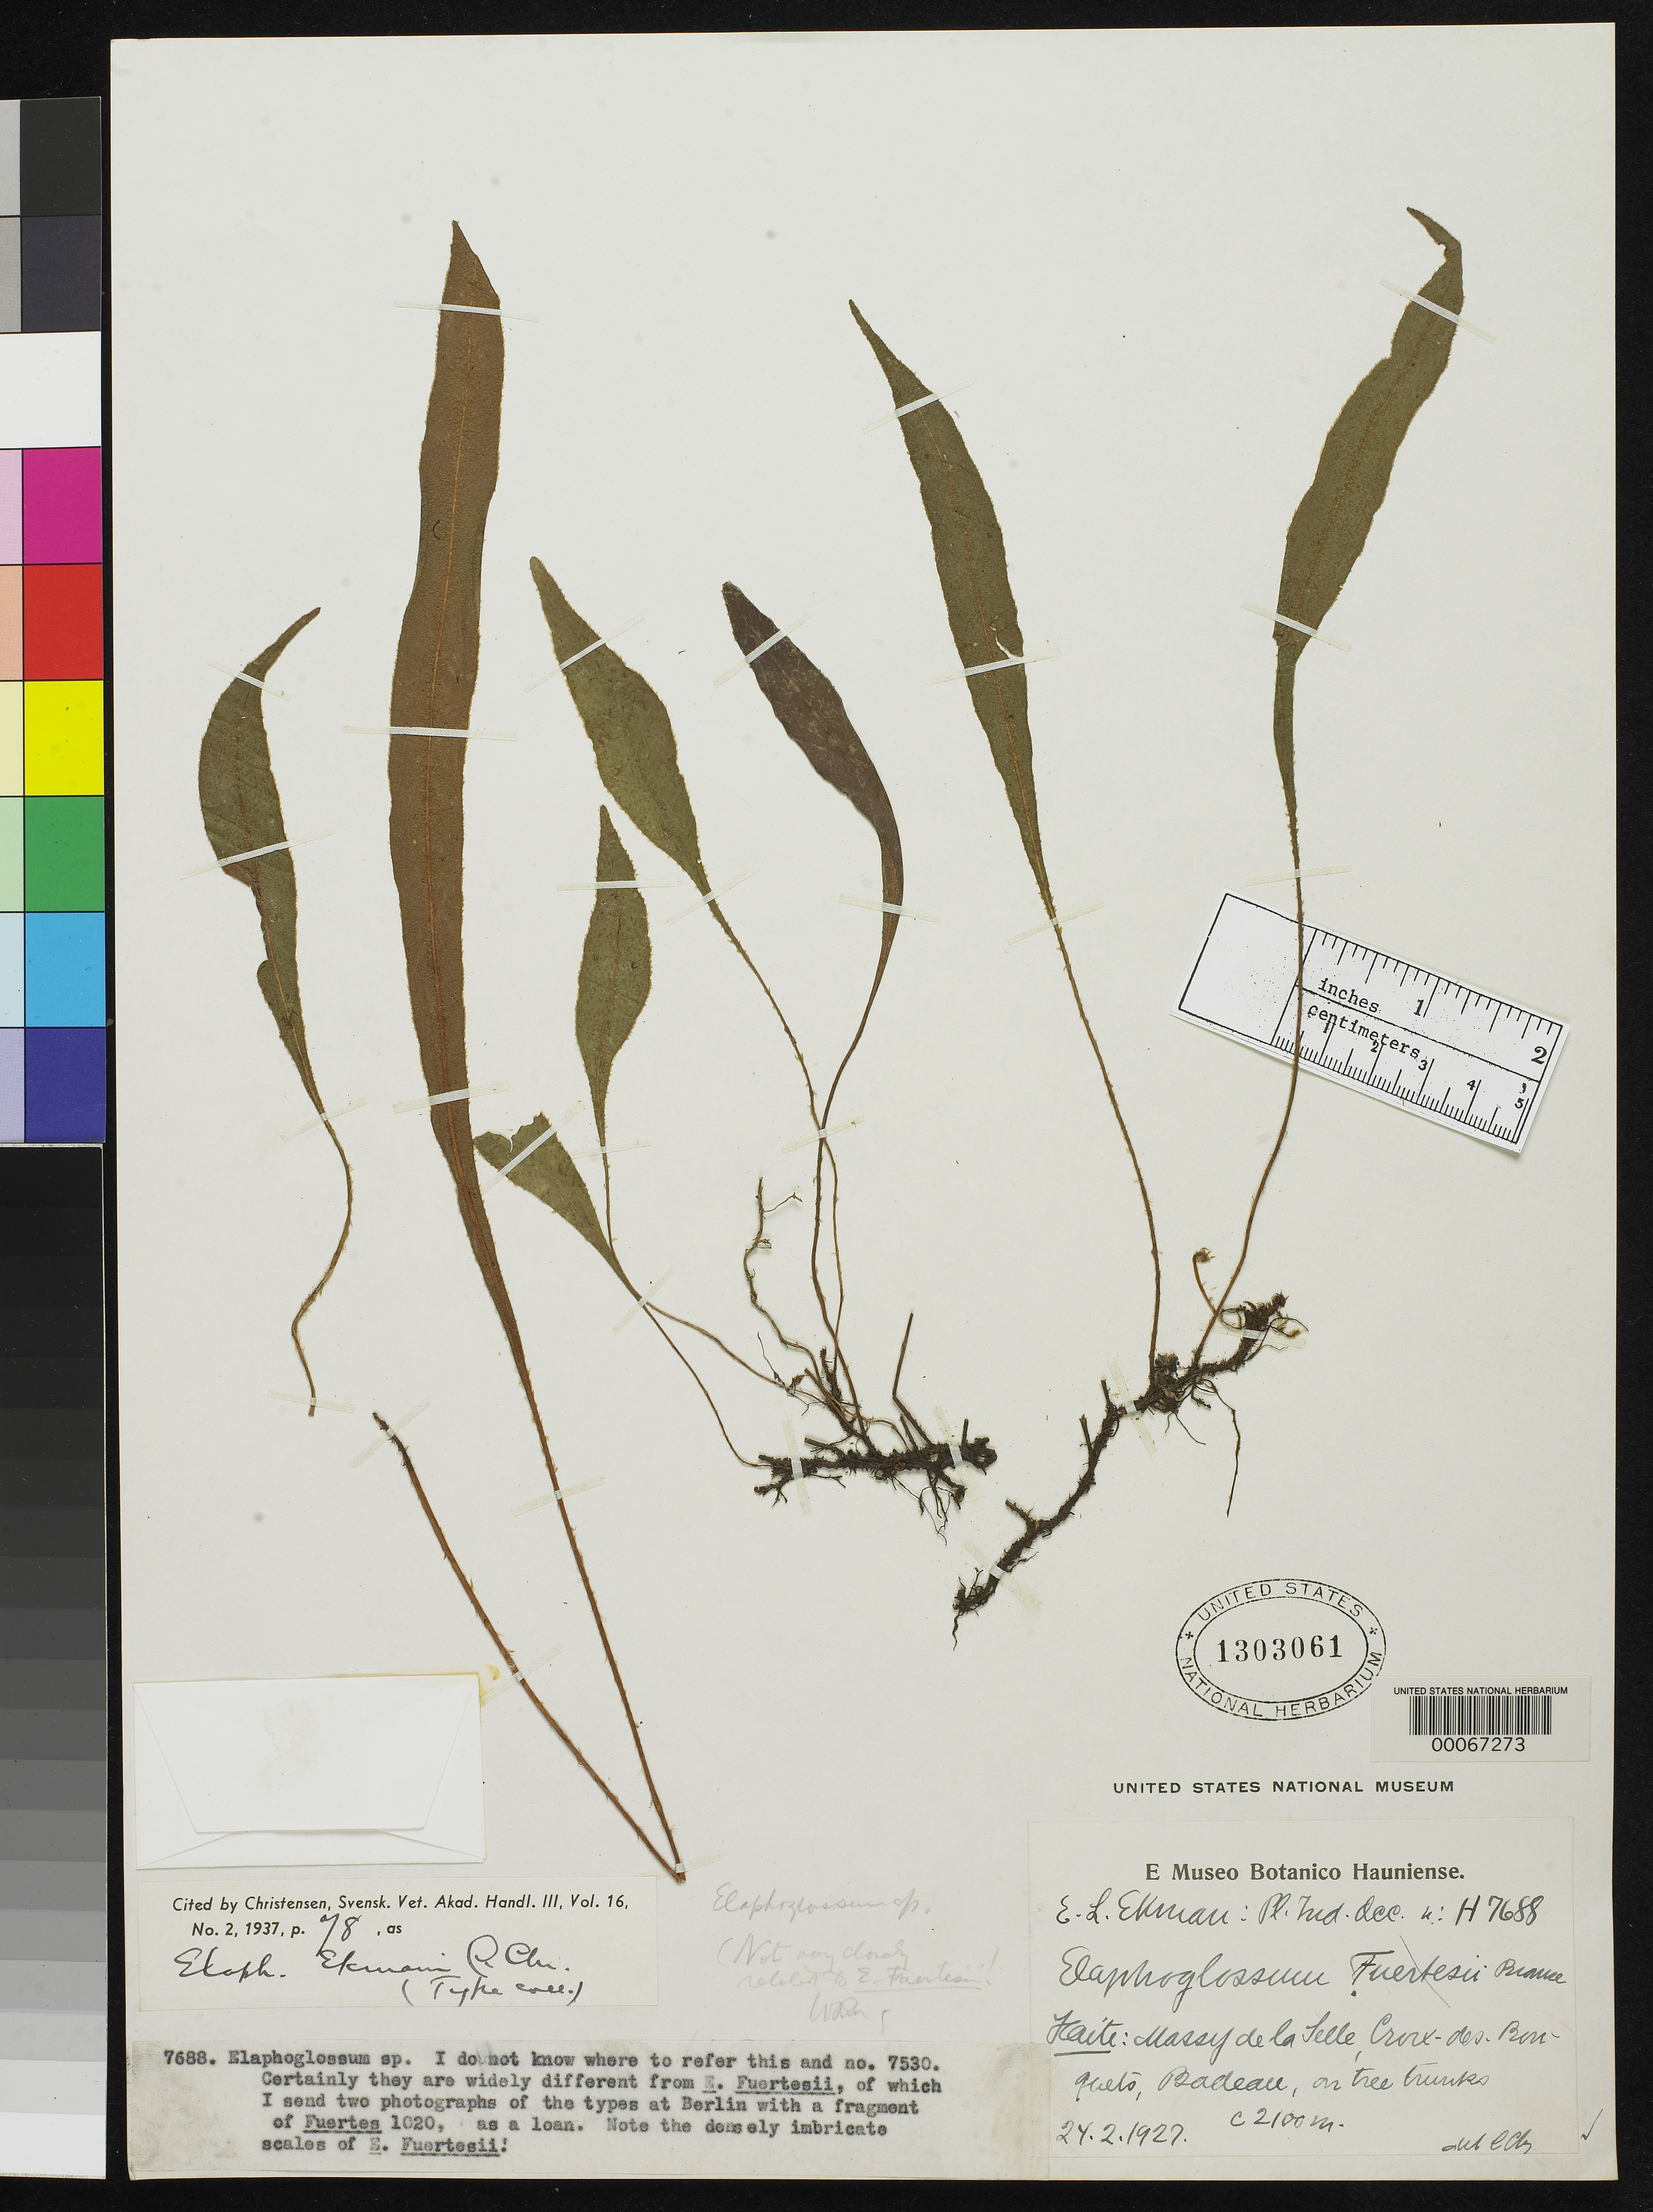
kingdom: Plantae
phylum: Tracheophyta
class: Polypodiopsida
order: Polypodiales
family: Dryopteridaceae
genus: Elaphoglossum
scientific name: Elaphoglossum ekmanii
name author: C. Chr.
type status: Isotype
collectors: E. L. Ekman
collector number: H7688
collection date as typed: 29 Feb 1927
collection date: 1927-02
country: Haiti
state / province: Ouest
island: Hispaniola Island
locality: Croix-des-Bouquets, Badeau.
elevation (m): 2100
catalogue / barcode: US 1303061